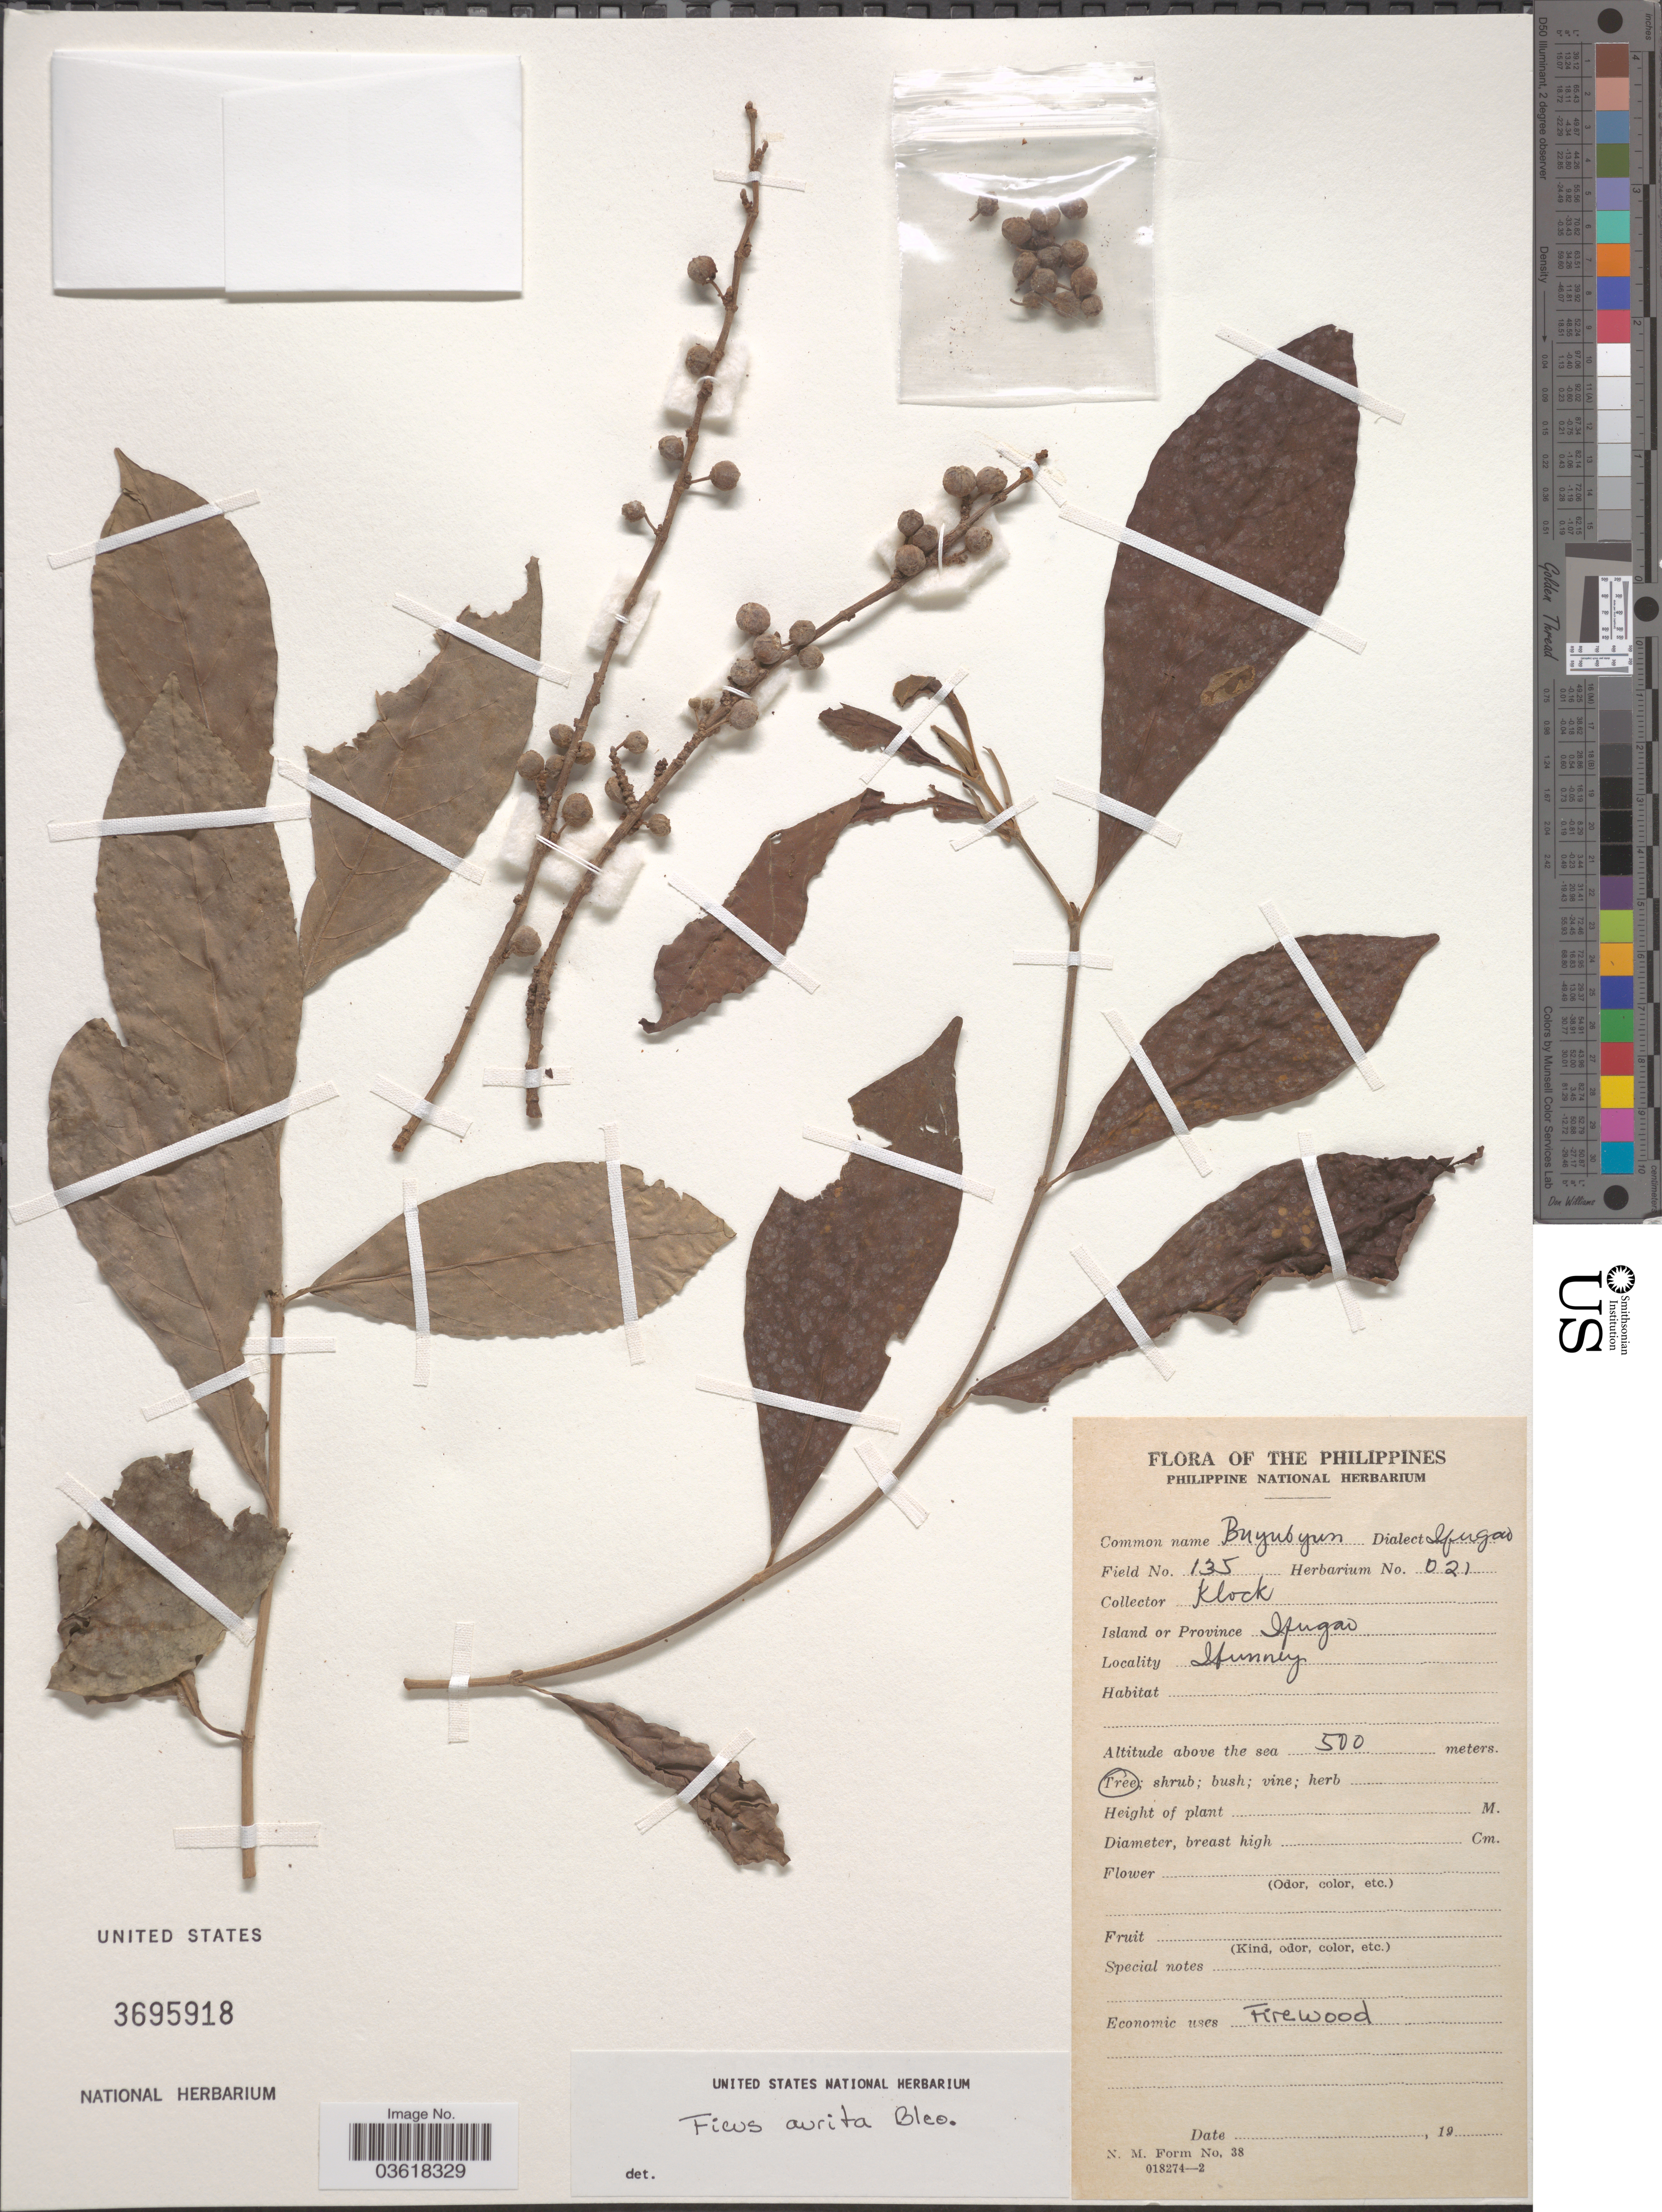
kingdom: Plantae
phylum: Tracheophyta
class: Magnoliopsida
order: Rosales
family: Moraceae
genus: Ficus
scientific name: Ficus aurita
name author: Blume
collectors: Klock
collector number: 135/021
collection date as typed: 19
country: Philippines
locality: Island or Province Ifugao. Ibunney.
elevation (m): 500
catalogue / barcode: US 3695918